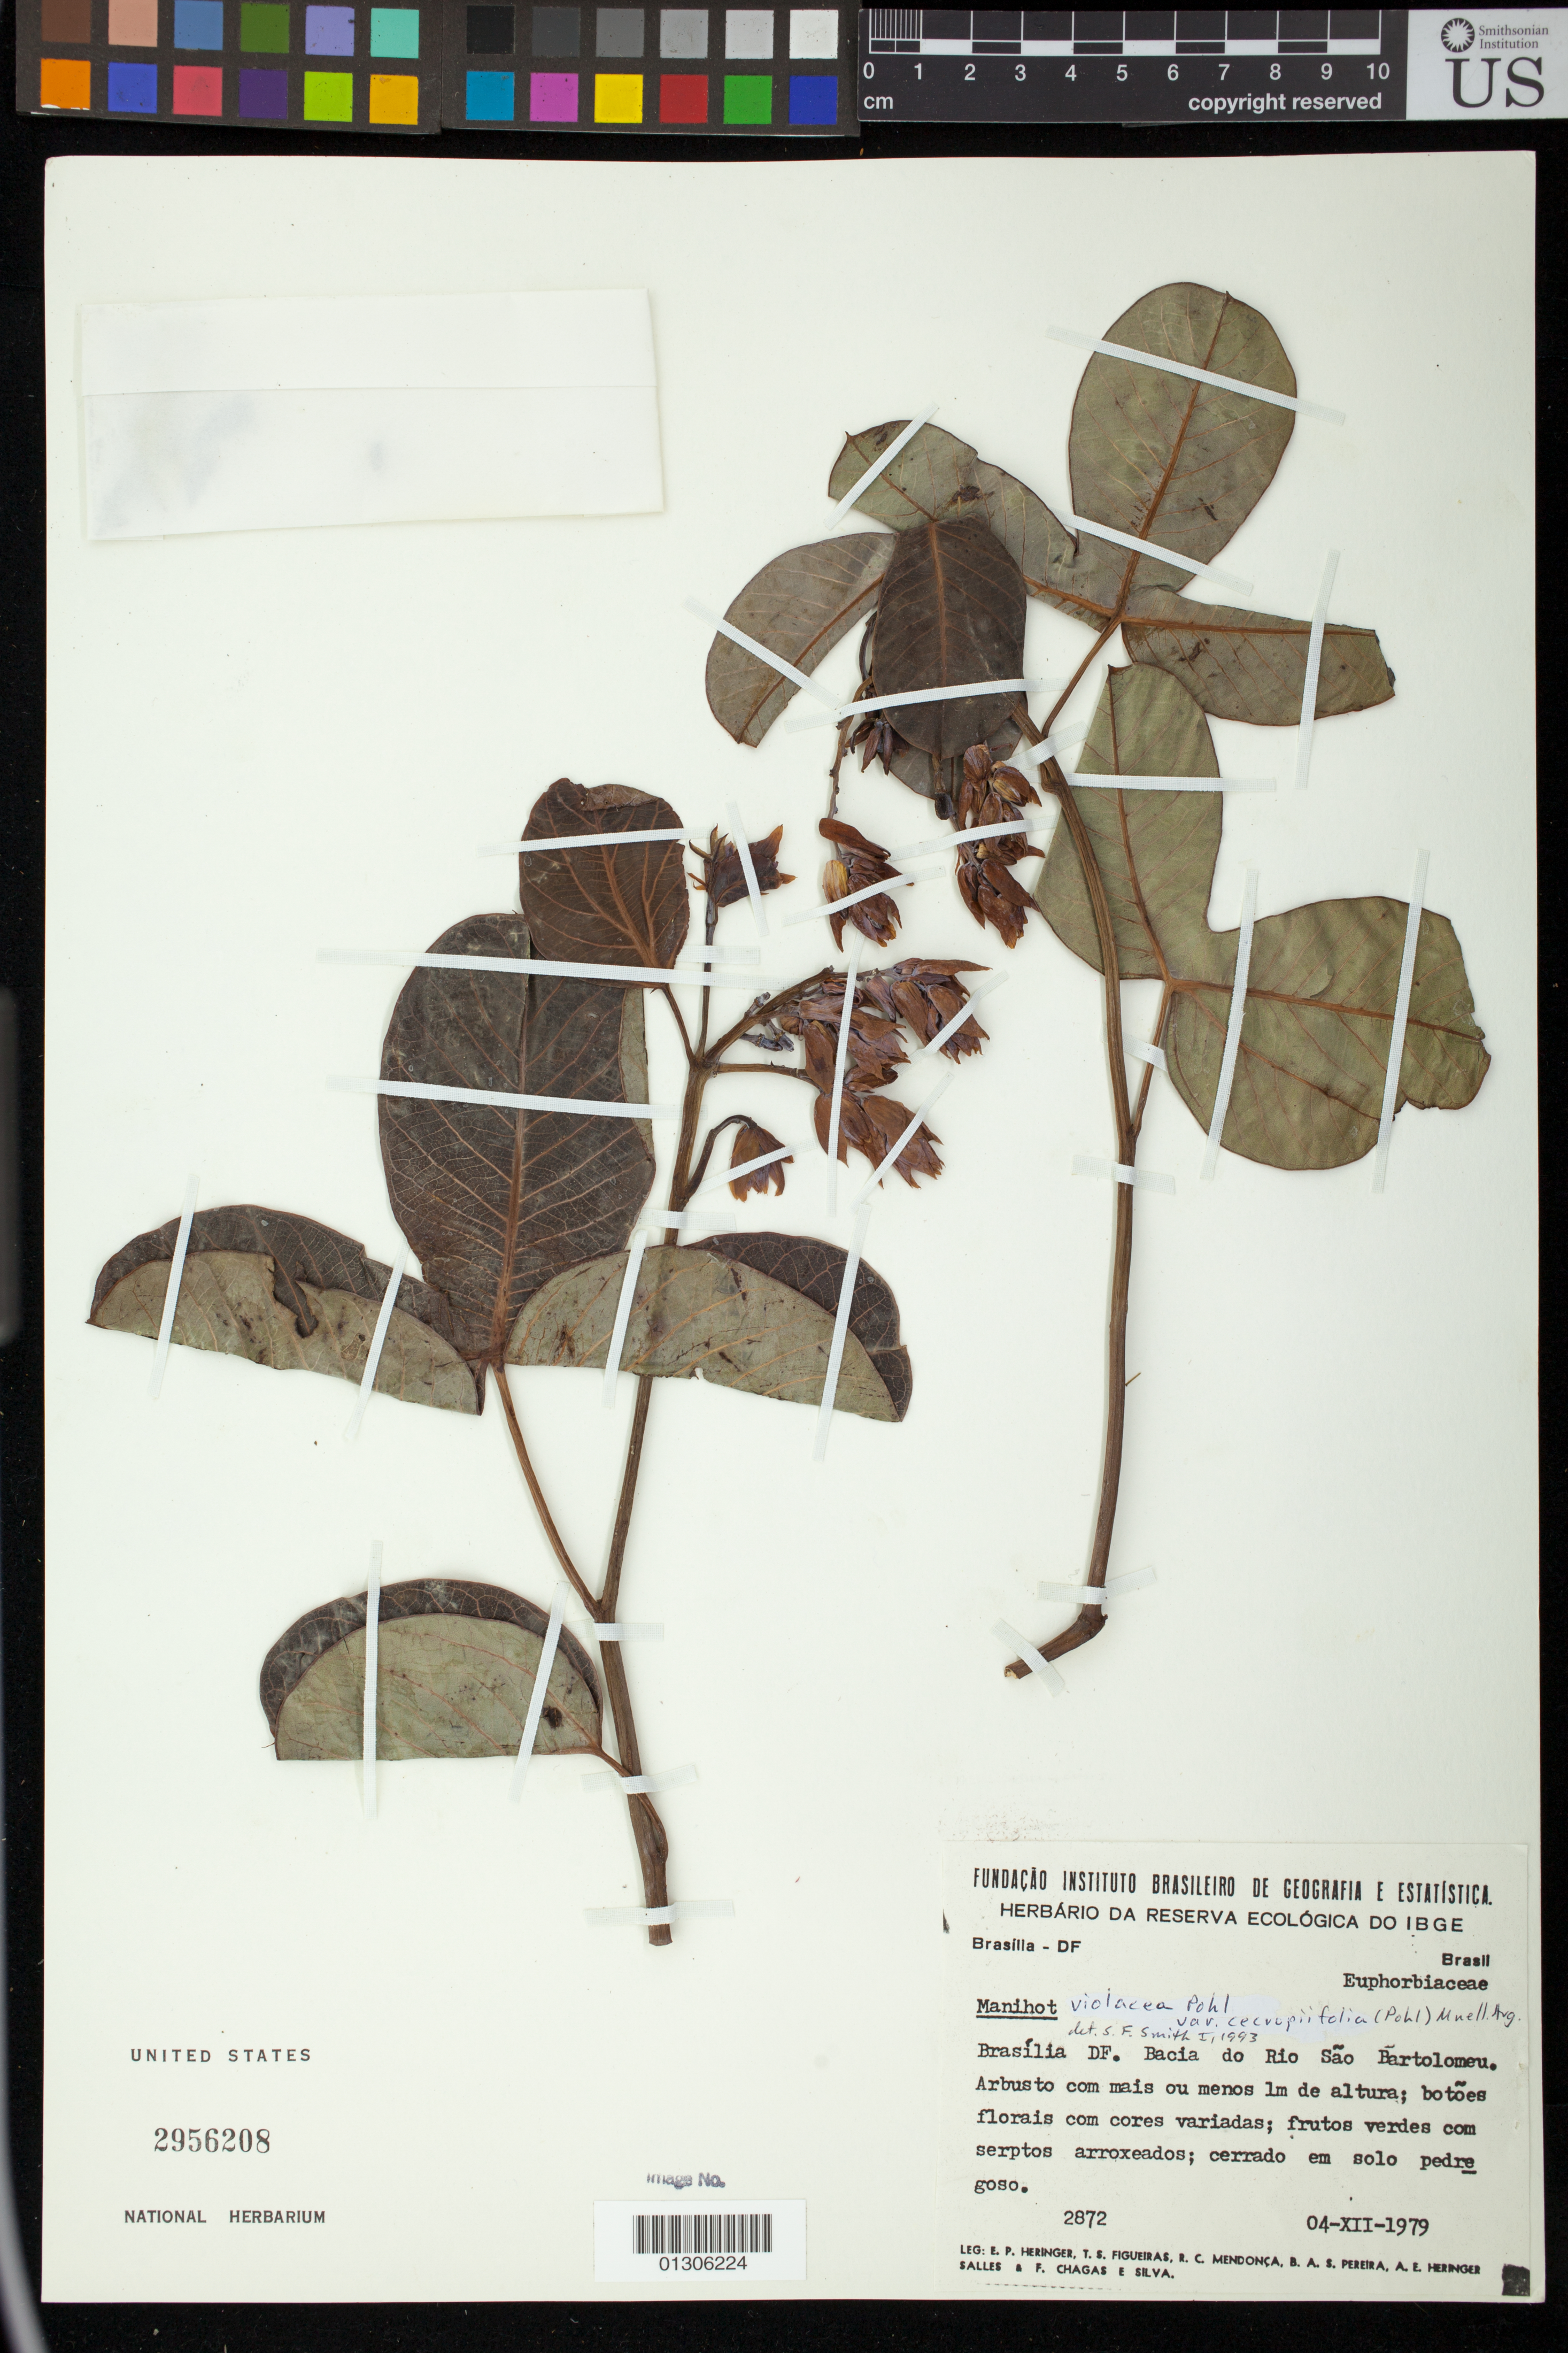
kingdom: Plantae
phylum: Tracheophyta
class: Magnoliopsida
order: Malpighiales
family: Euphorbiaceae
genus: Manihot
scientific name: Manihot cecropiifolia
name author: Pohl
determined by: Mendoza, M.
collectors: T. S. Figueiras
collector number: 2872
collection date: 1979-04-12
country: Brazil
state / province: Distrito Federal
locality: Bacia do Rio Sao Bartolomeu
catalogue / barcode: US 2956208